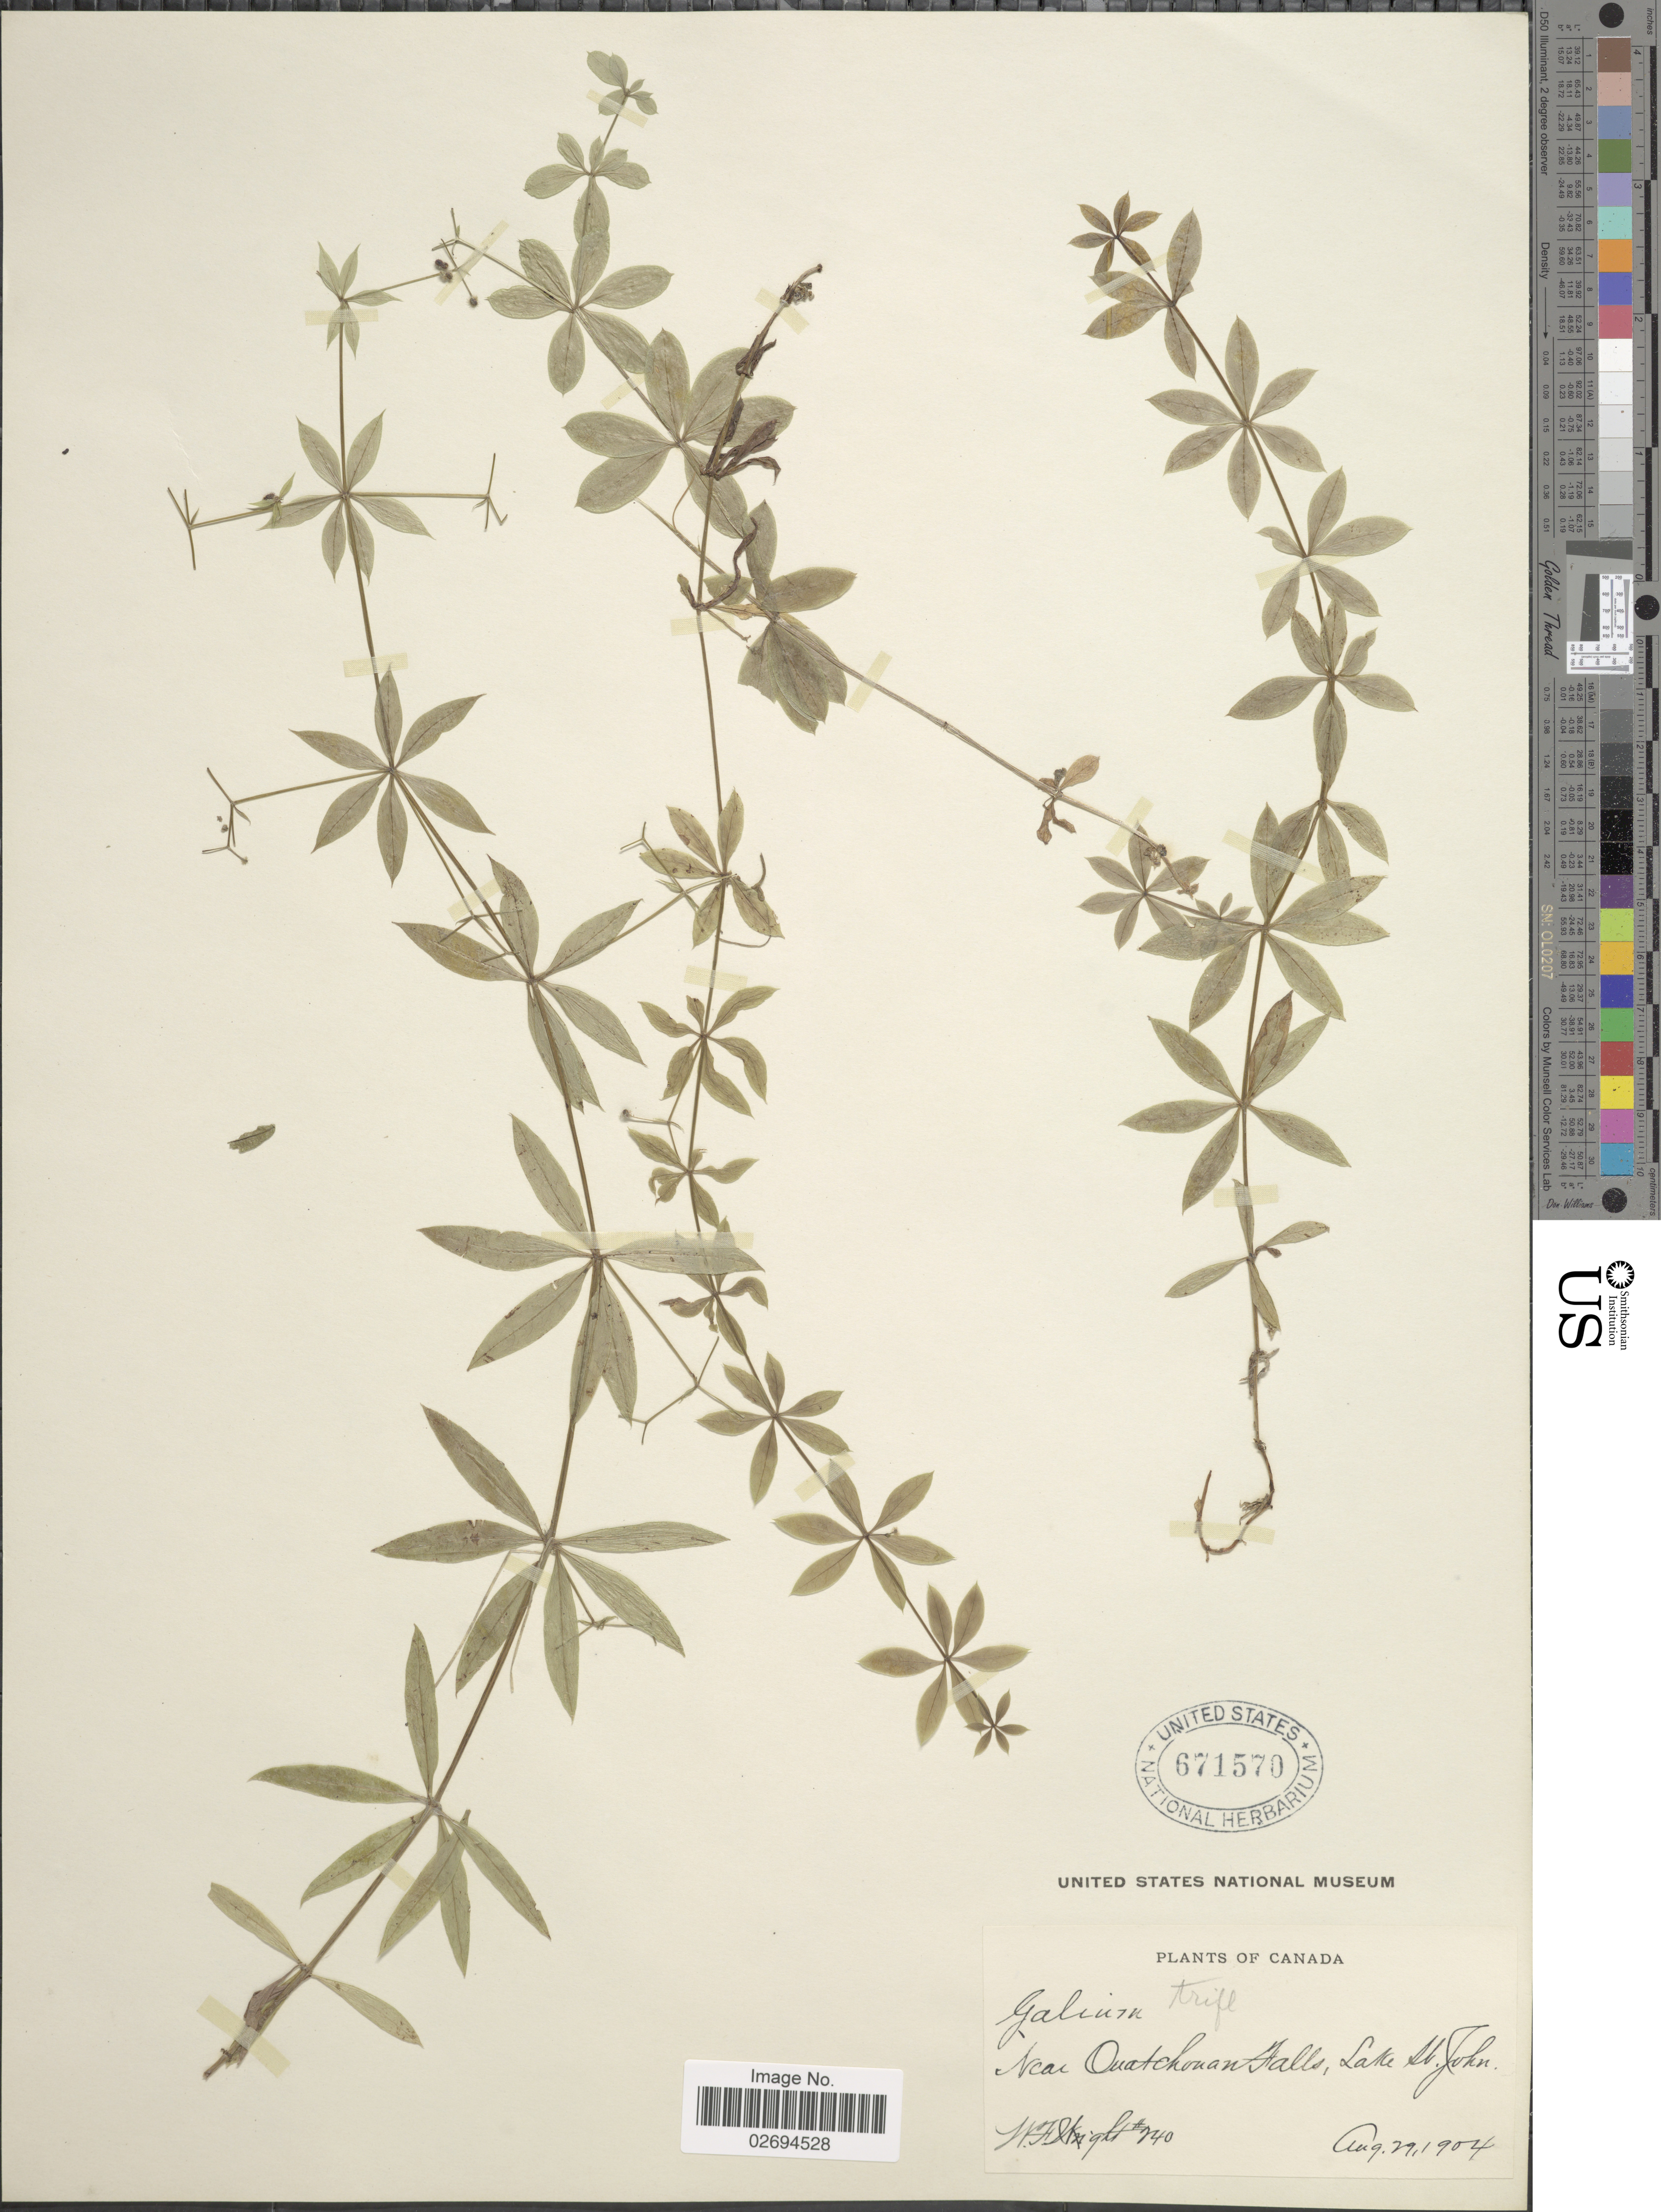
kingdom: Plantae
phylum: Tracheophyta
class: Magnoliopsida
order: Gentianales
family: Rubiaceae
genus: Galium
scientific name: Galium triflorum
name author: Michx.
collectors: W. F. Wright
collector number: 240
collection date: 1904-08-29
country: Canada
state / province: Ontario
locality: Near Ouatchouan Falls, Lake St. John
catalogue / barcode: US 671570